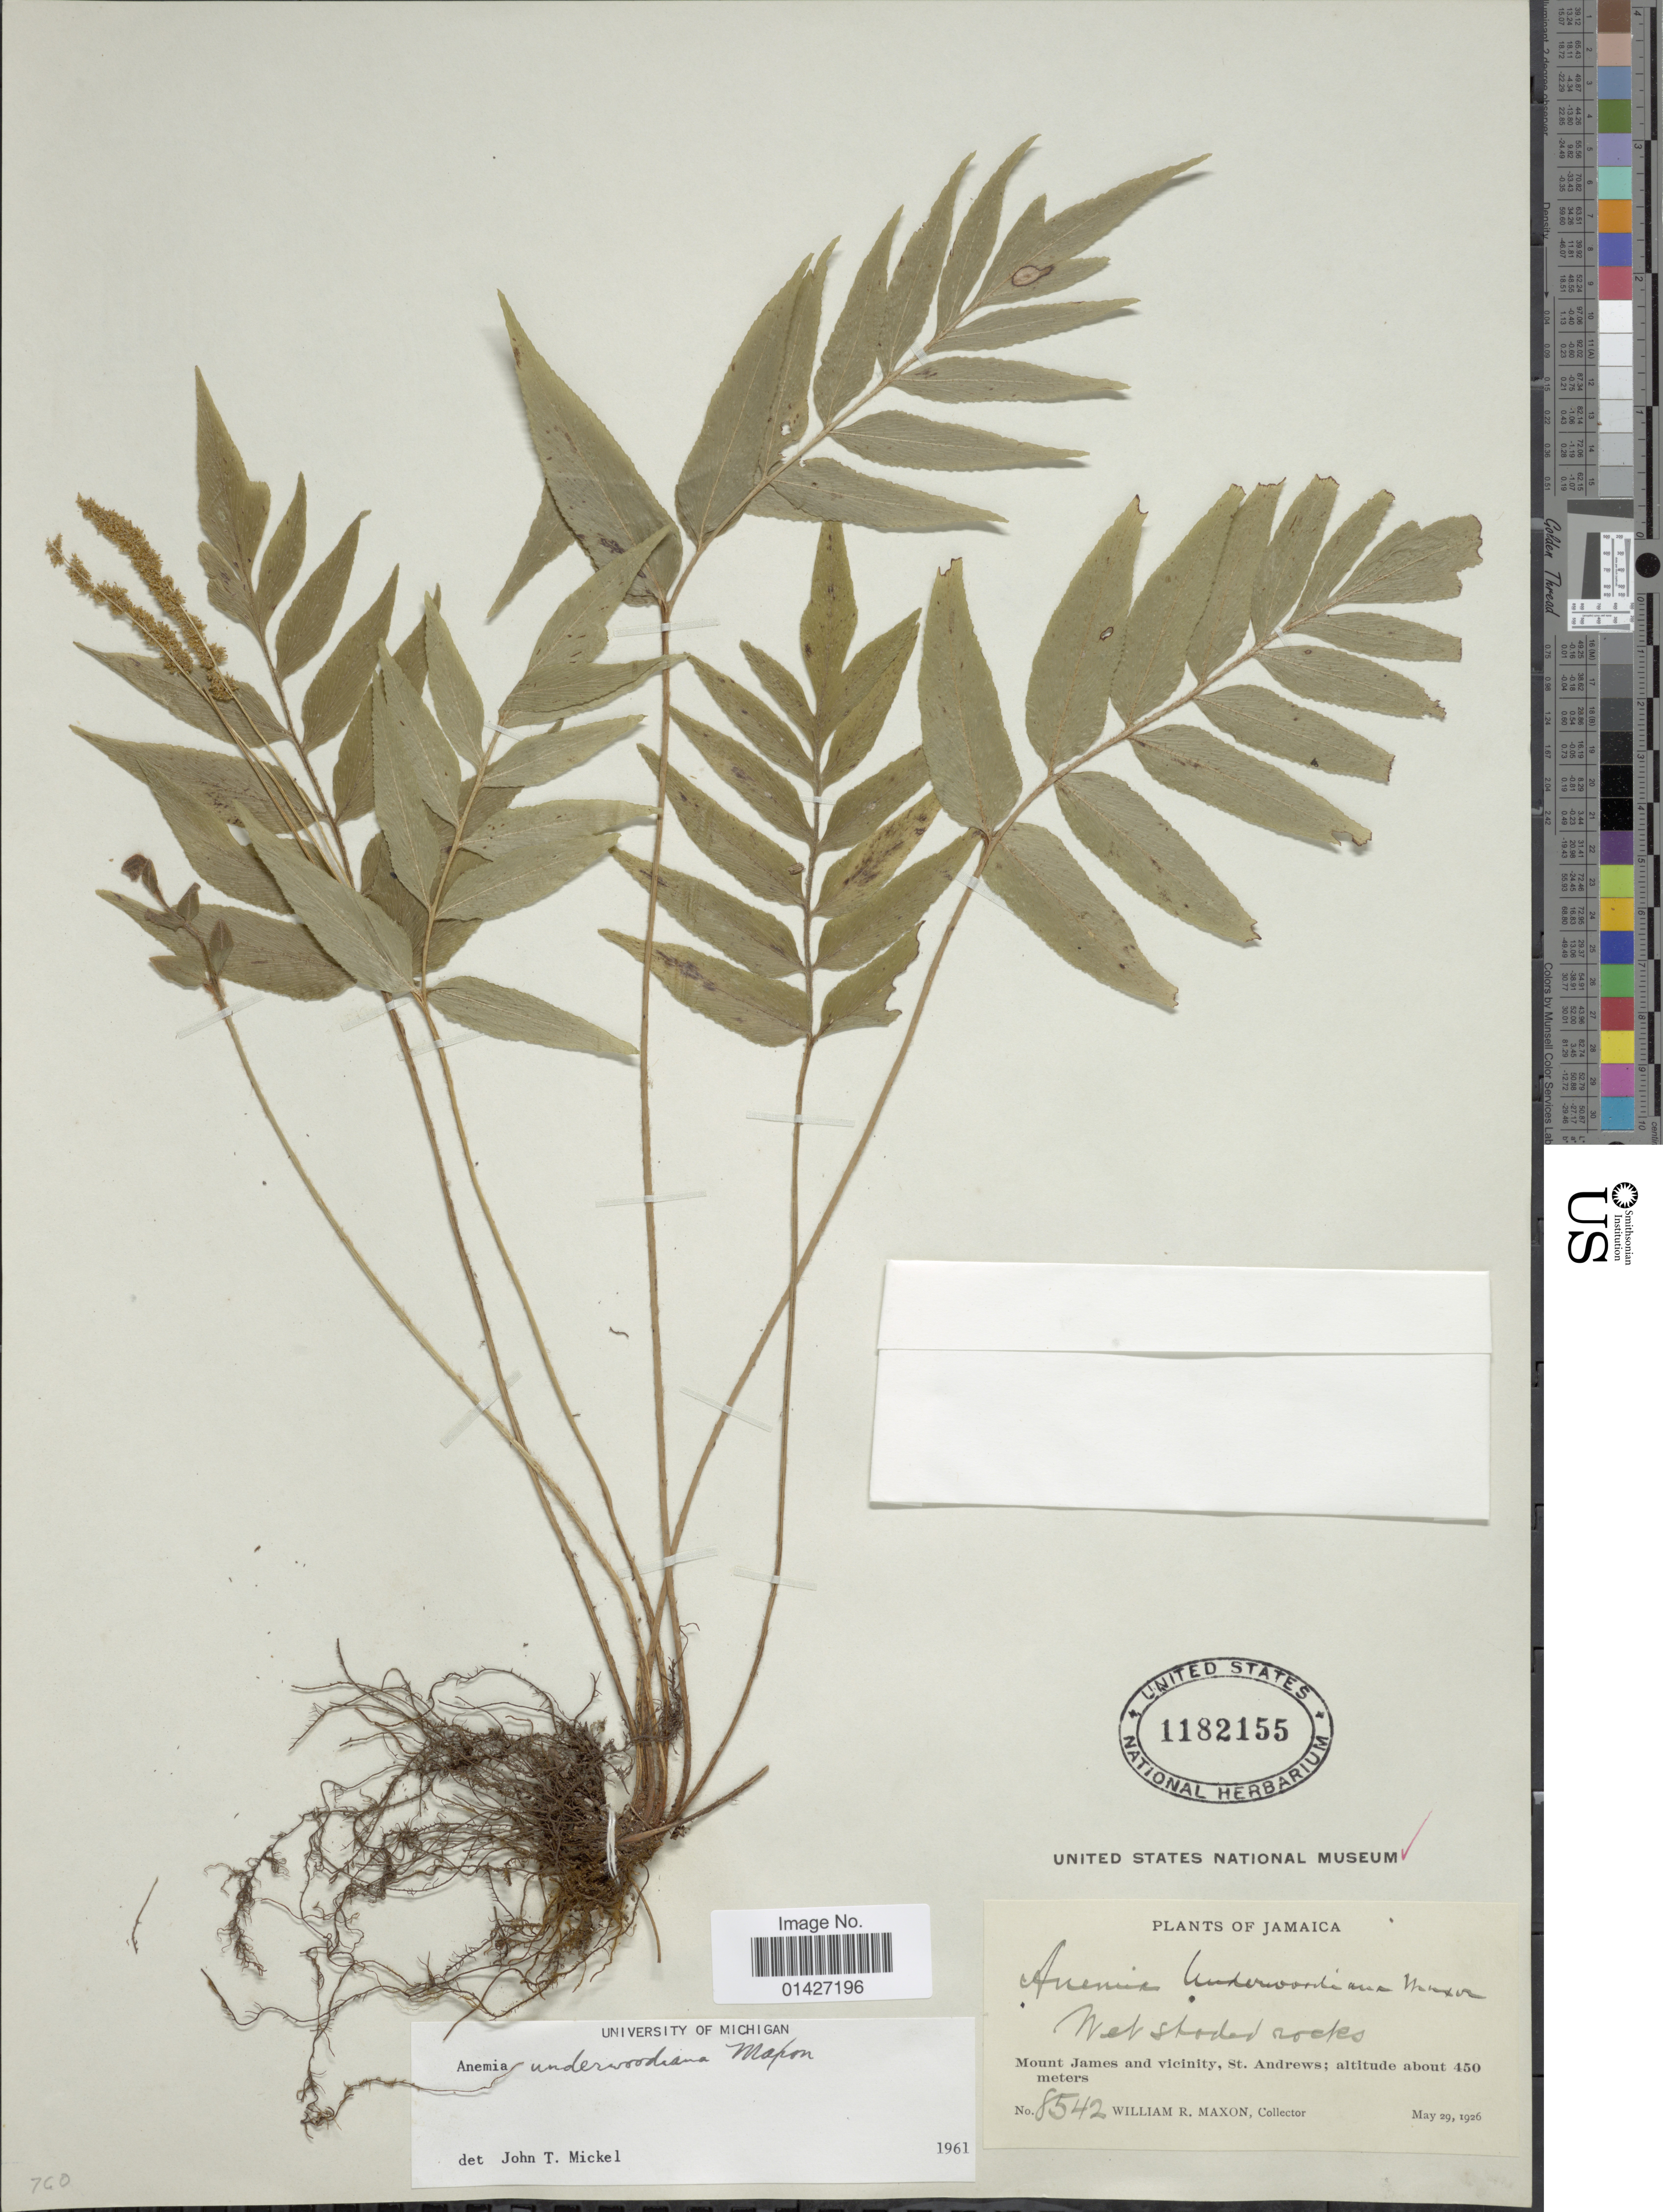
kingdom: Plantae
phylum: Tracheophyta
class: Polypodiopsida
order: Schizaeales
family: Anemiaceae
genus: Anemia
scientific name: Anemia underwoodiana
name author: Maxon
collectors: W. R. Maxon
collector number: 8542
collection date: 1926-05-29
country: Jamaica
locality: Wet shaded rocks. Mount James and vicinity, St. Andrews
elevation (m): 450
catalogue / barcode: US 1182155